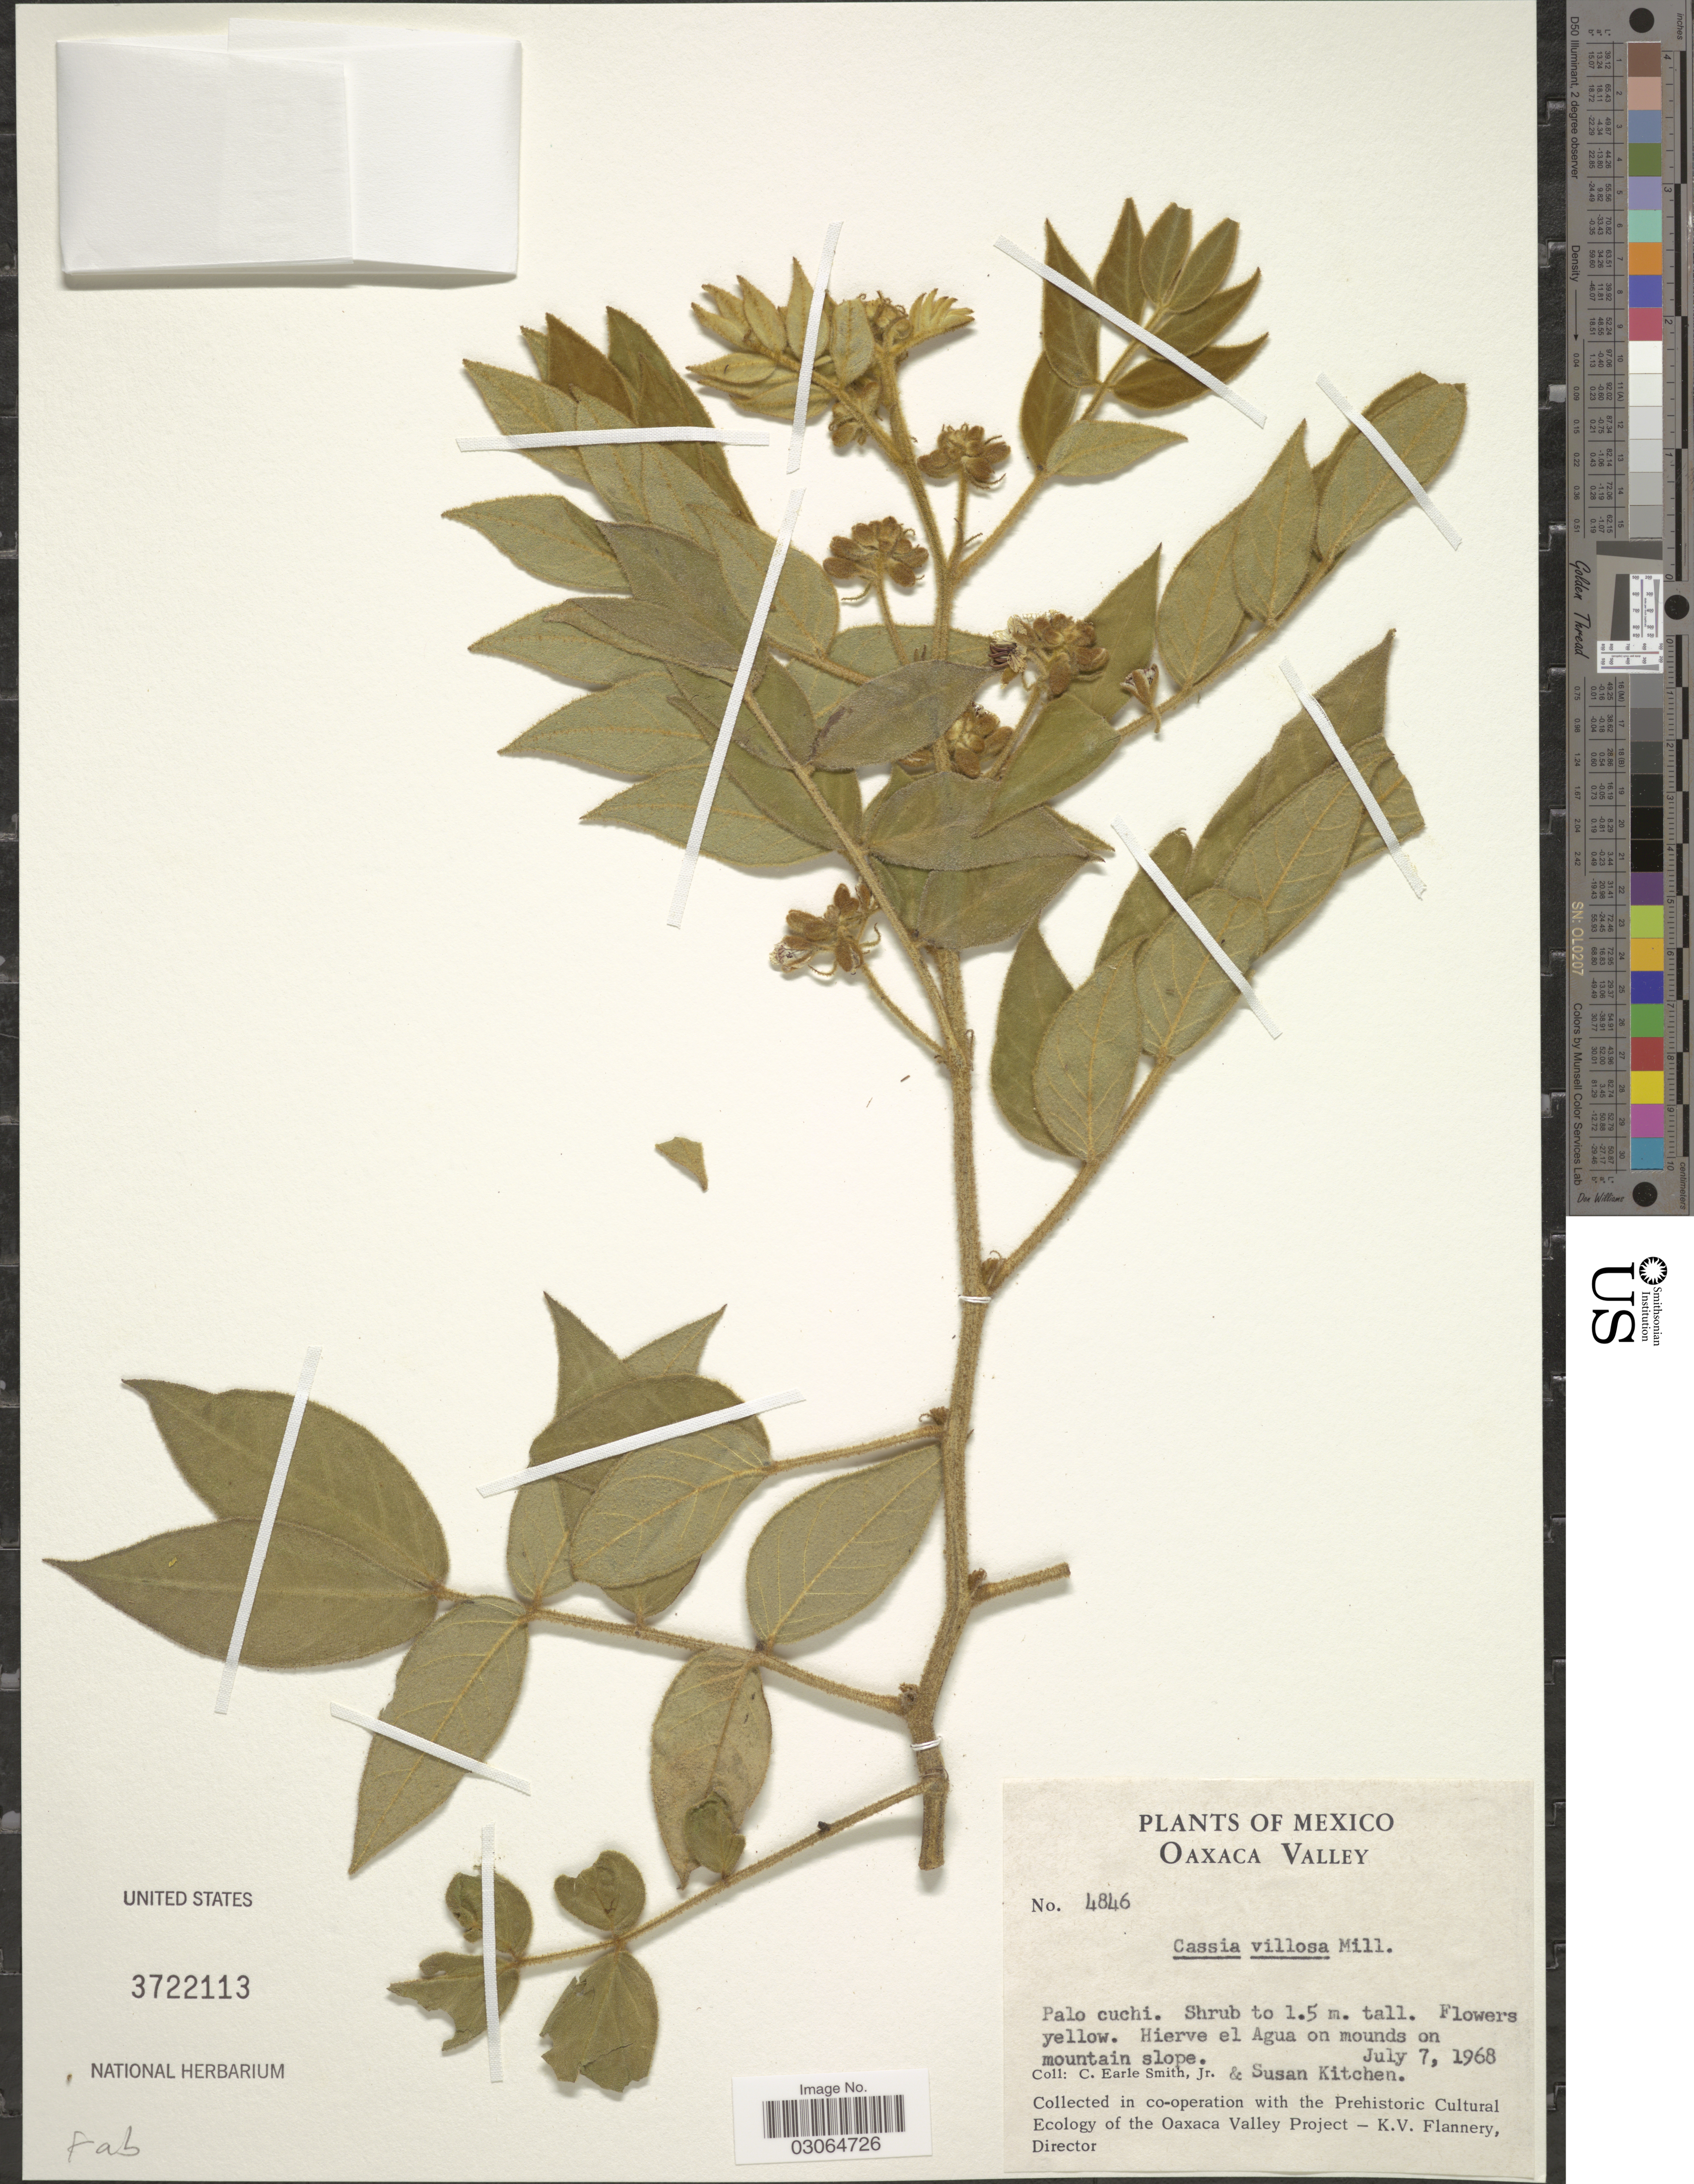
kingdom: Plantae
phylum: Tracheophyta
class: Magnoliopsida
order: Fabales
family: Fabaceae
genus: Cassia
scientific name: Cassia villosa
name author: Mill.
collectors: C. E. Smith Jr. & S. Kitchen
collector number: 4846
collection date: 1968-07-07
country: Mexico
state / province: Oaxaca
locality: Hierve el Agua on mounds on mountain slopes. Oaxaca Valley.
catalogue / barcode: US 3722113